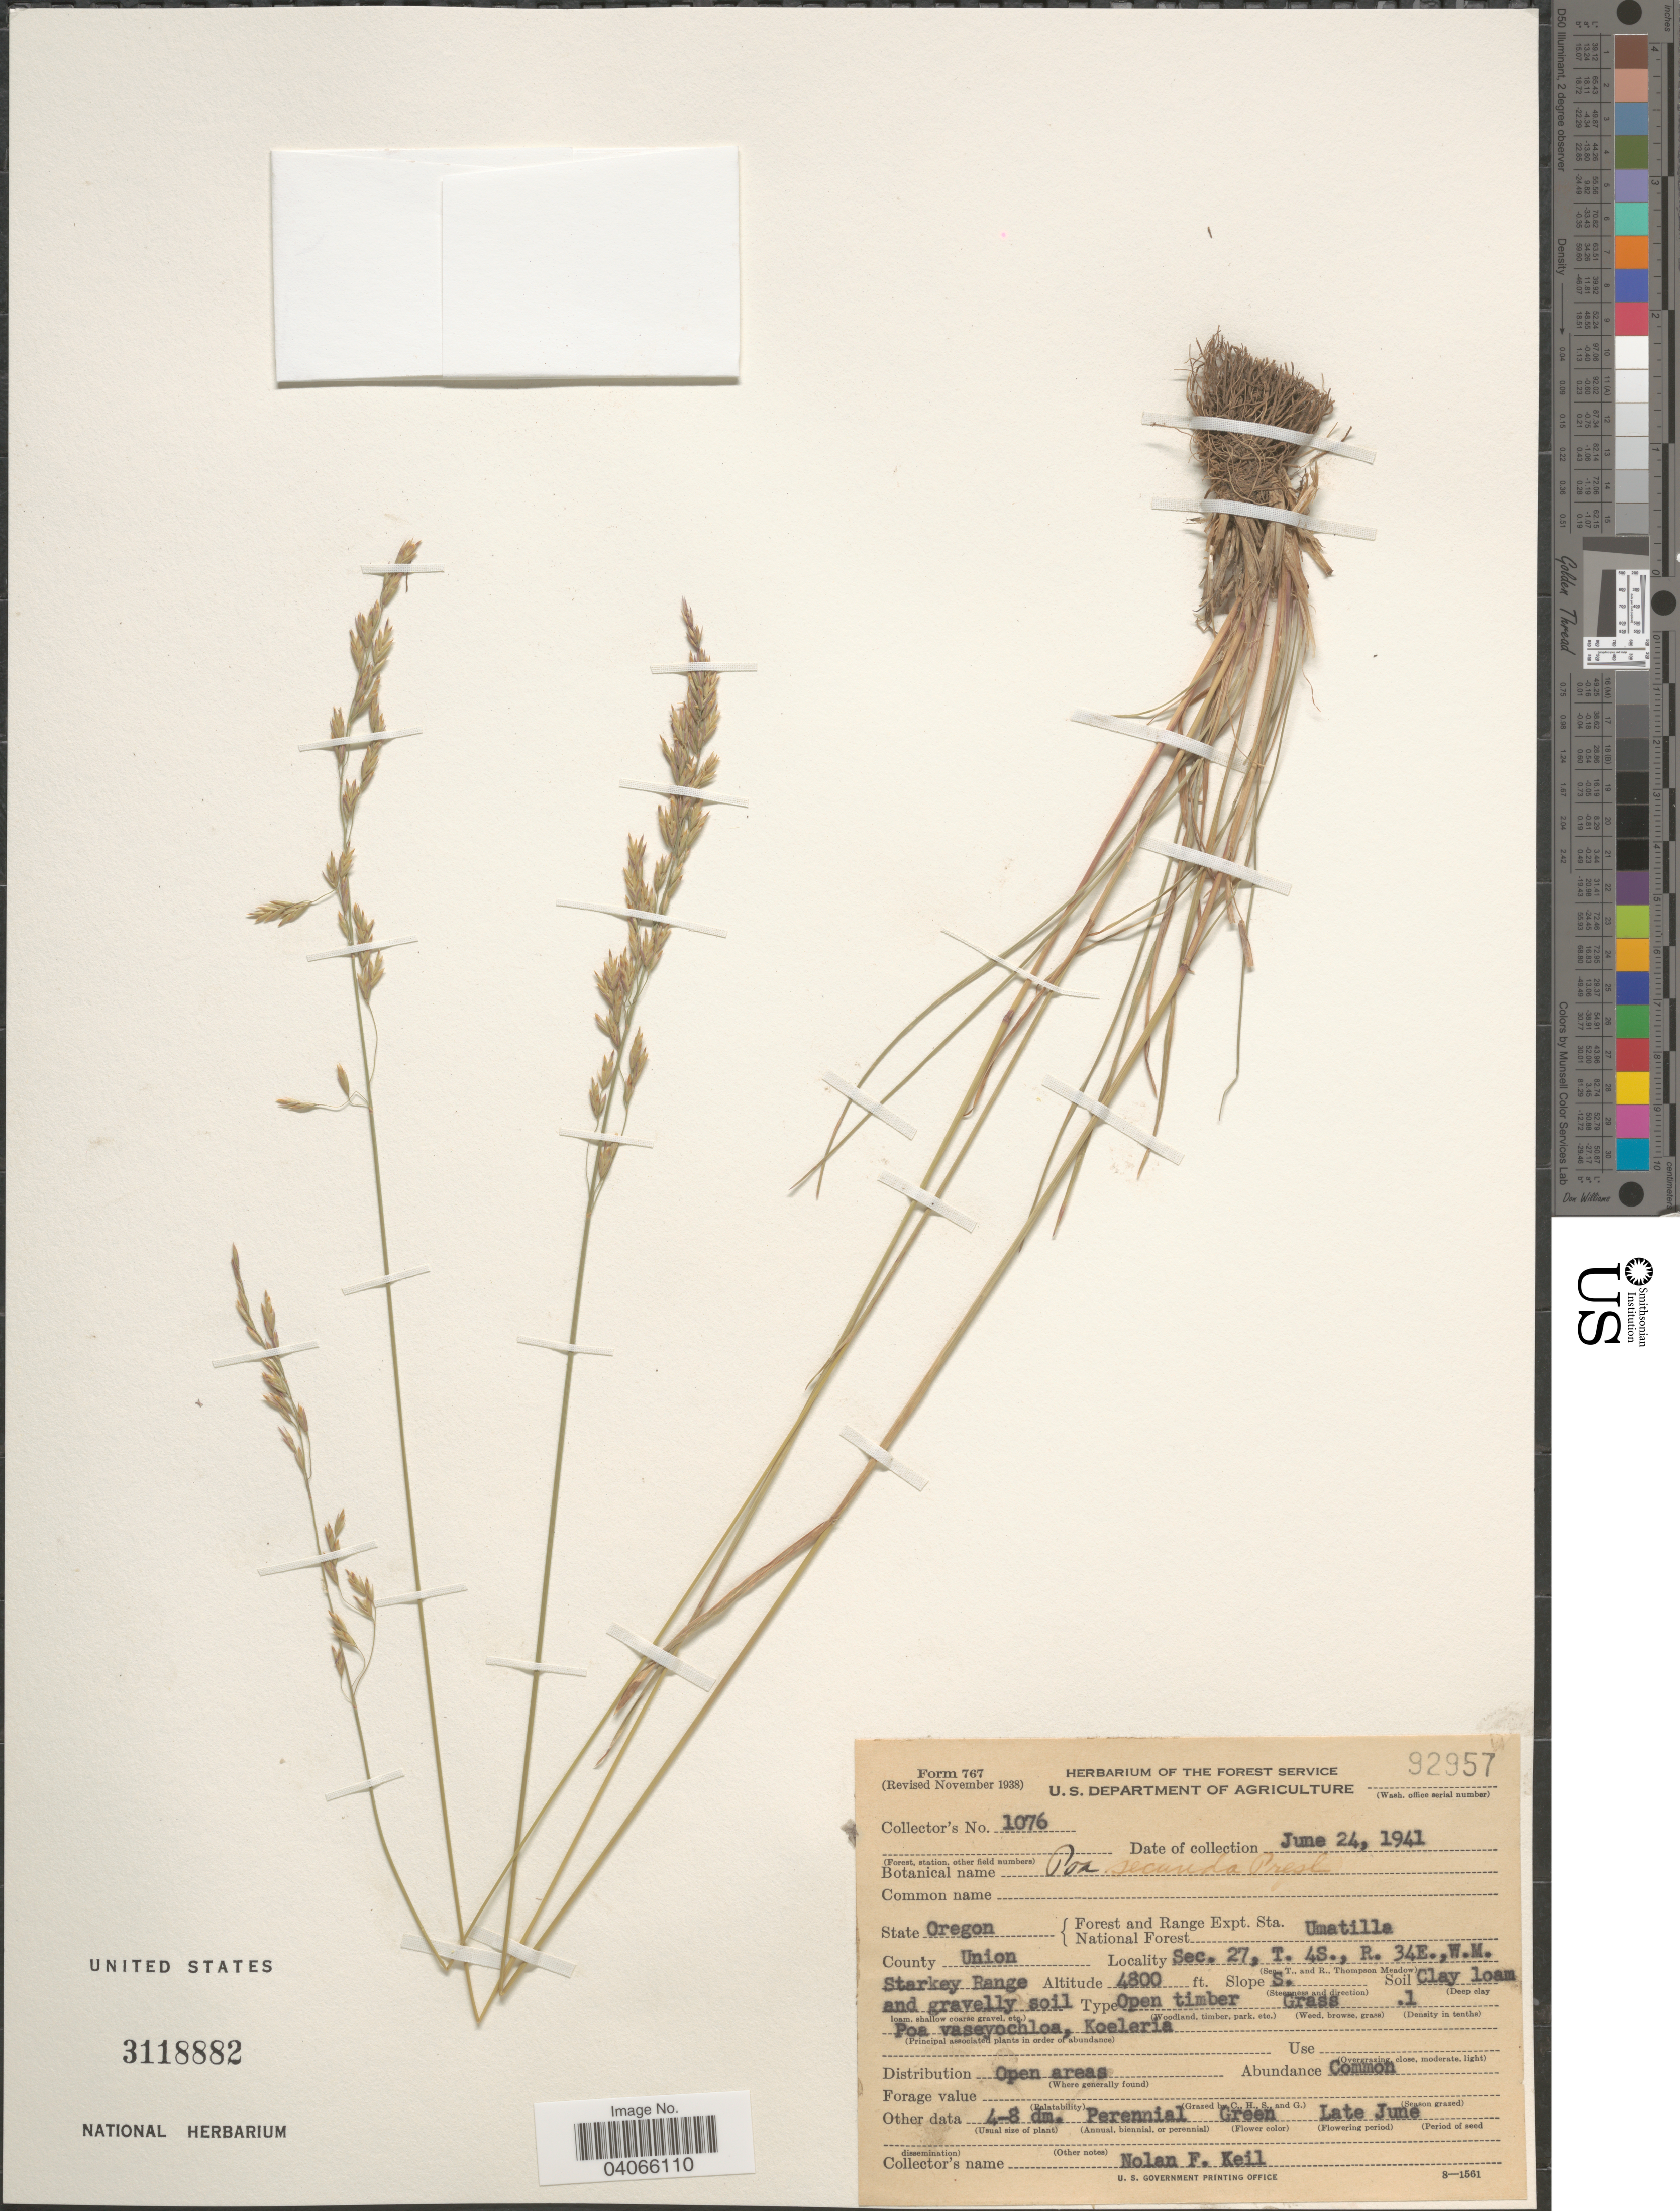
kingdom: Plantae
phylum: Tracheophyta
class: Liliopsida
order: Poales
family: Poaceae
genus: Poa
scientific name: Poa secunda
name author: J. Presl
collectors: N. Keil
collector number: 1076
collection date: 1941-06-24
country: United States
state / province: Oregon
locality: Forest and Range Expt. Sta. National Forest Umatilla. County Union. Sec. 27, T. 4S., R. 34E., W.M. Starkey Range.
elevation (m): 1463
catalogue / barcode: US 3118882